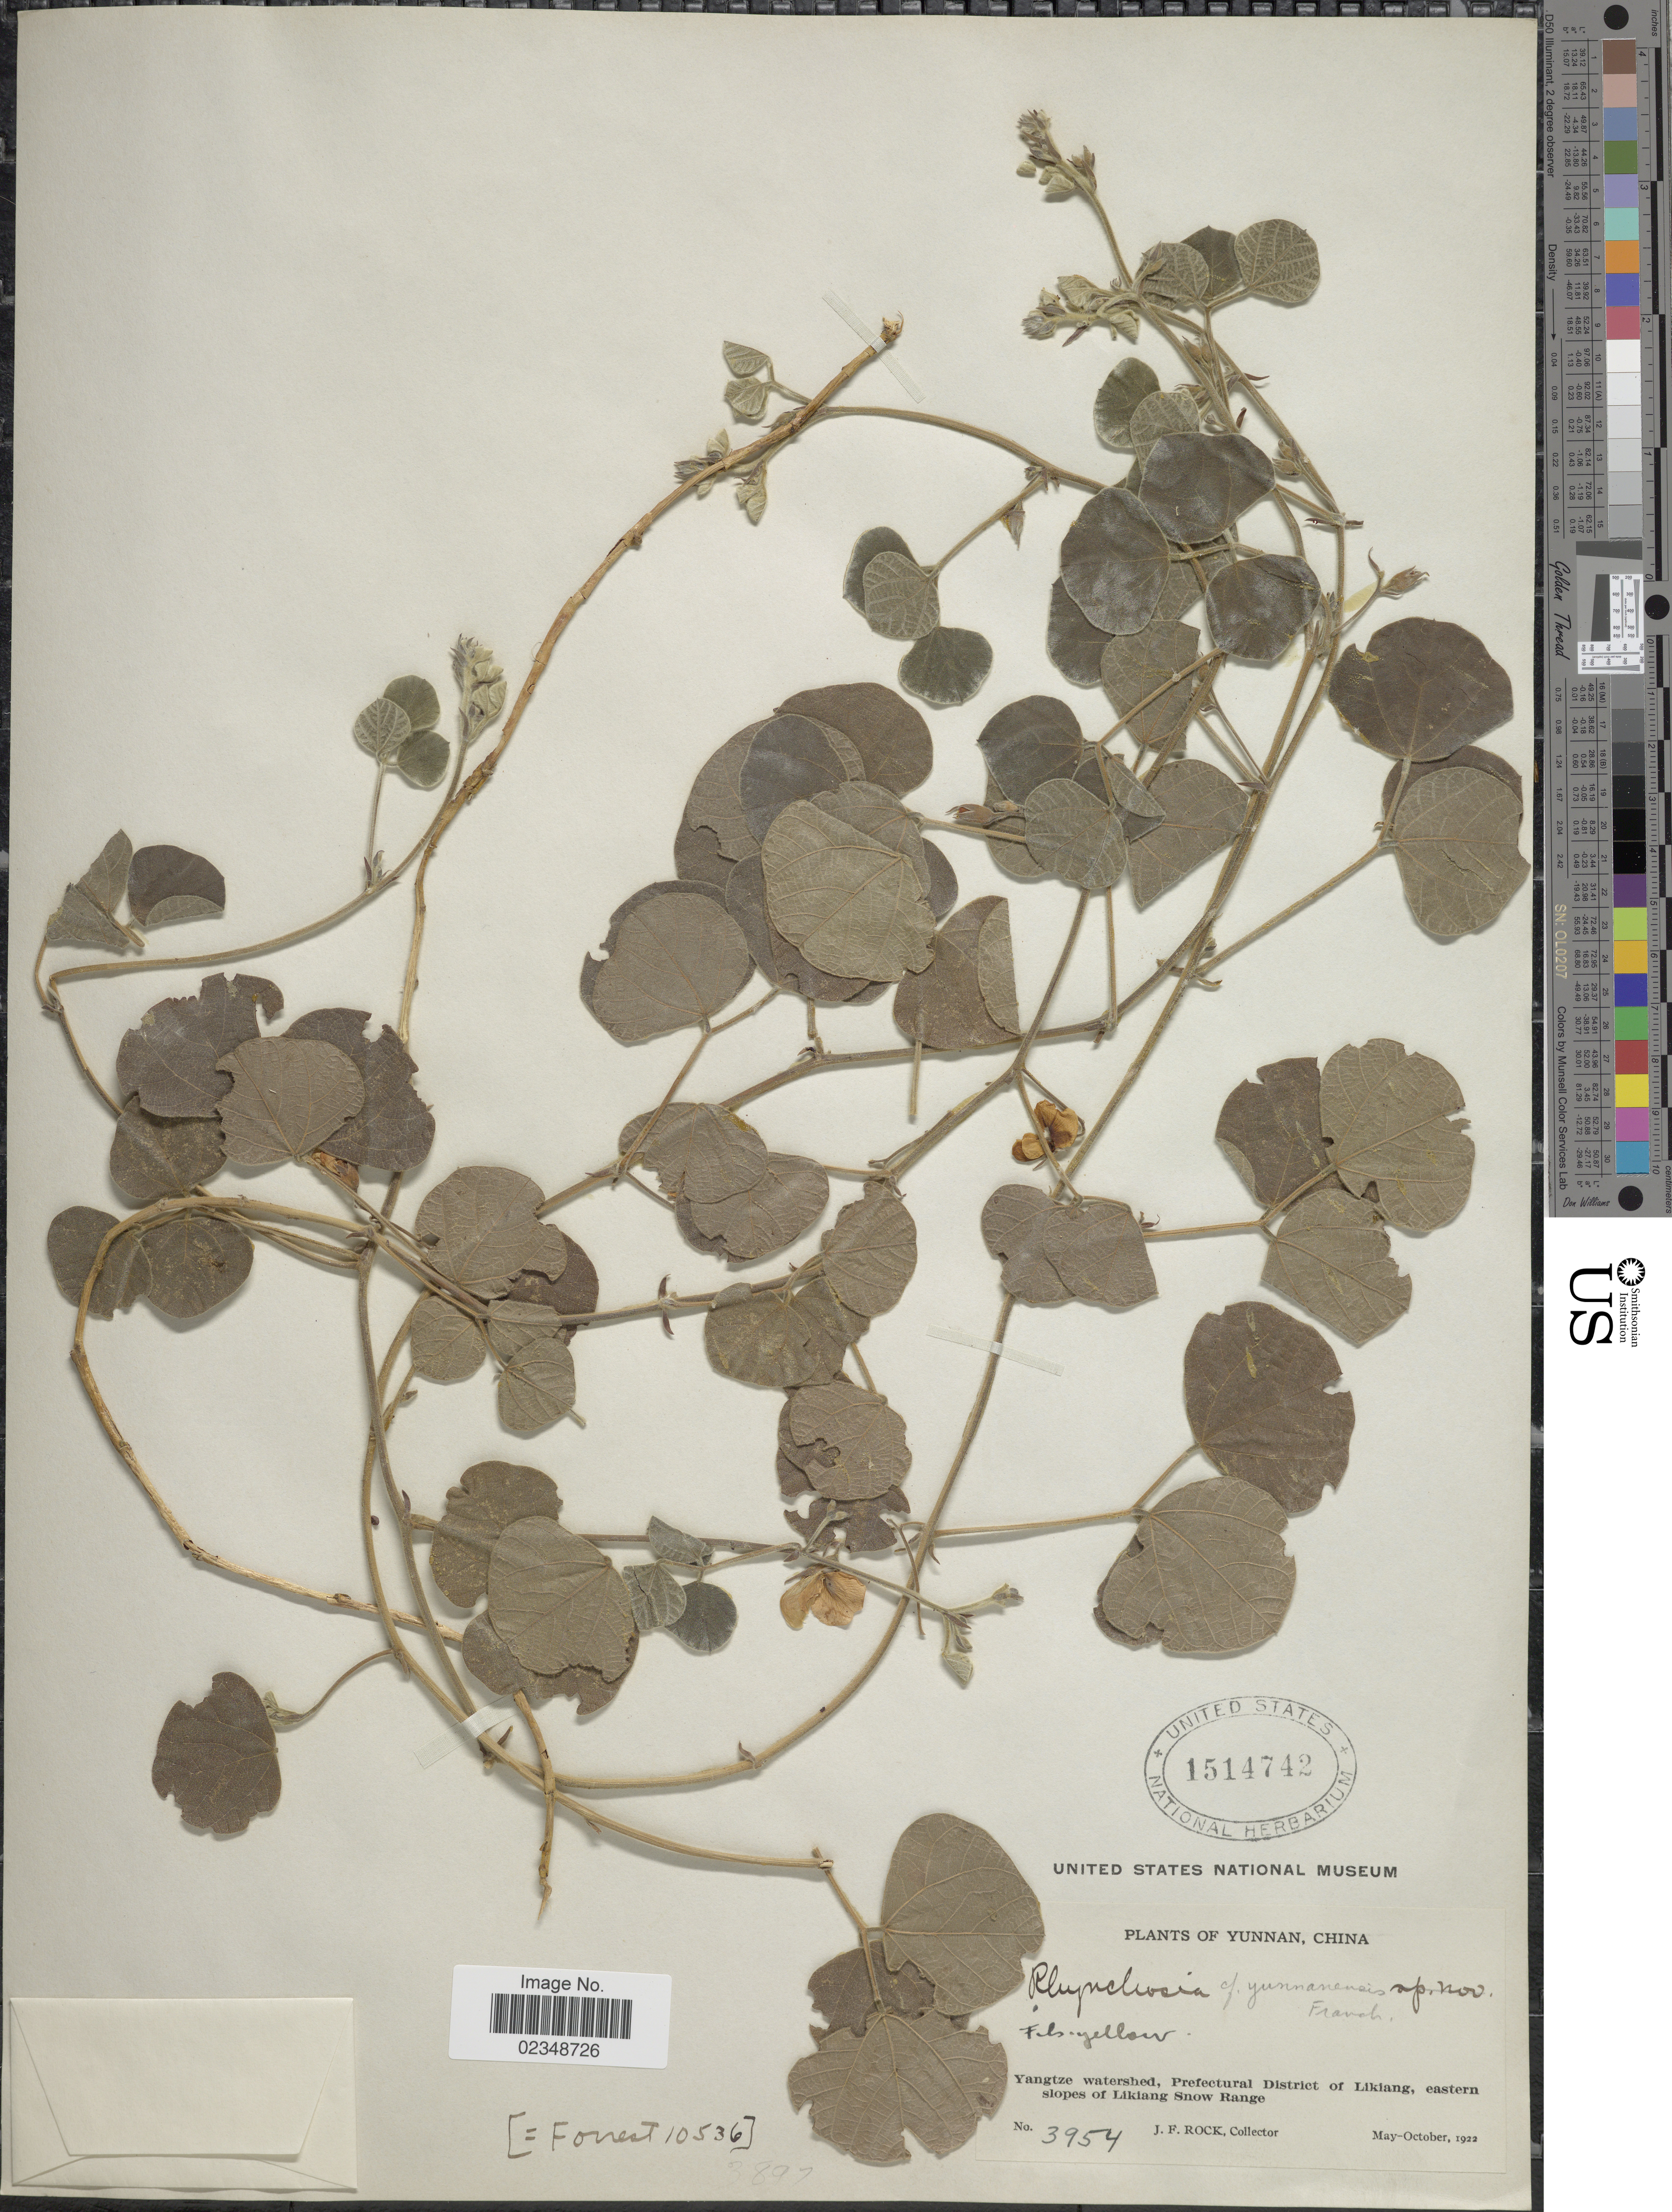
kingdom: Plantae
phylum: Tracheophyta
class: Magnoliopsida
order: Fabales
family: Fabaceae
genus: Rhynchosia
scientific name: Rhynchosia yunnanensis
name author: Franch.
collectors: J. Rock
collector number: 3954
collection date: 1922-05/1922-10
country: China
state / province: Yunnan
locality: Yangtze watershed, Prefectural District of Likiang, eastern slopes of Likiang Snow Range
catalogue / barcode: US 1514742